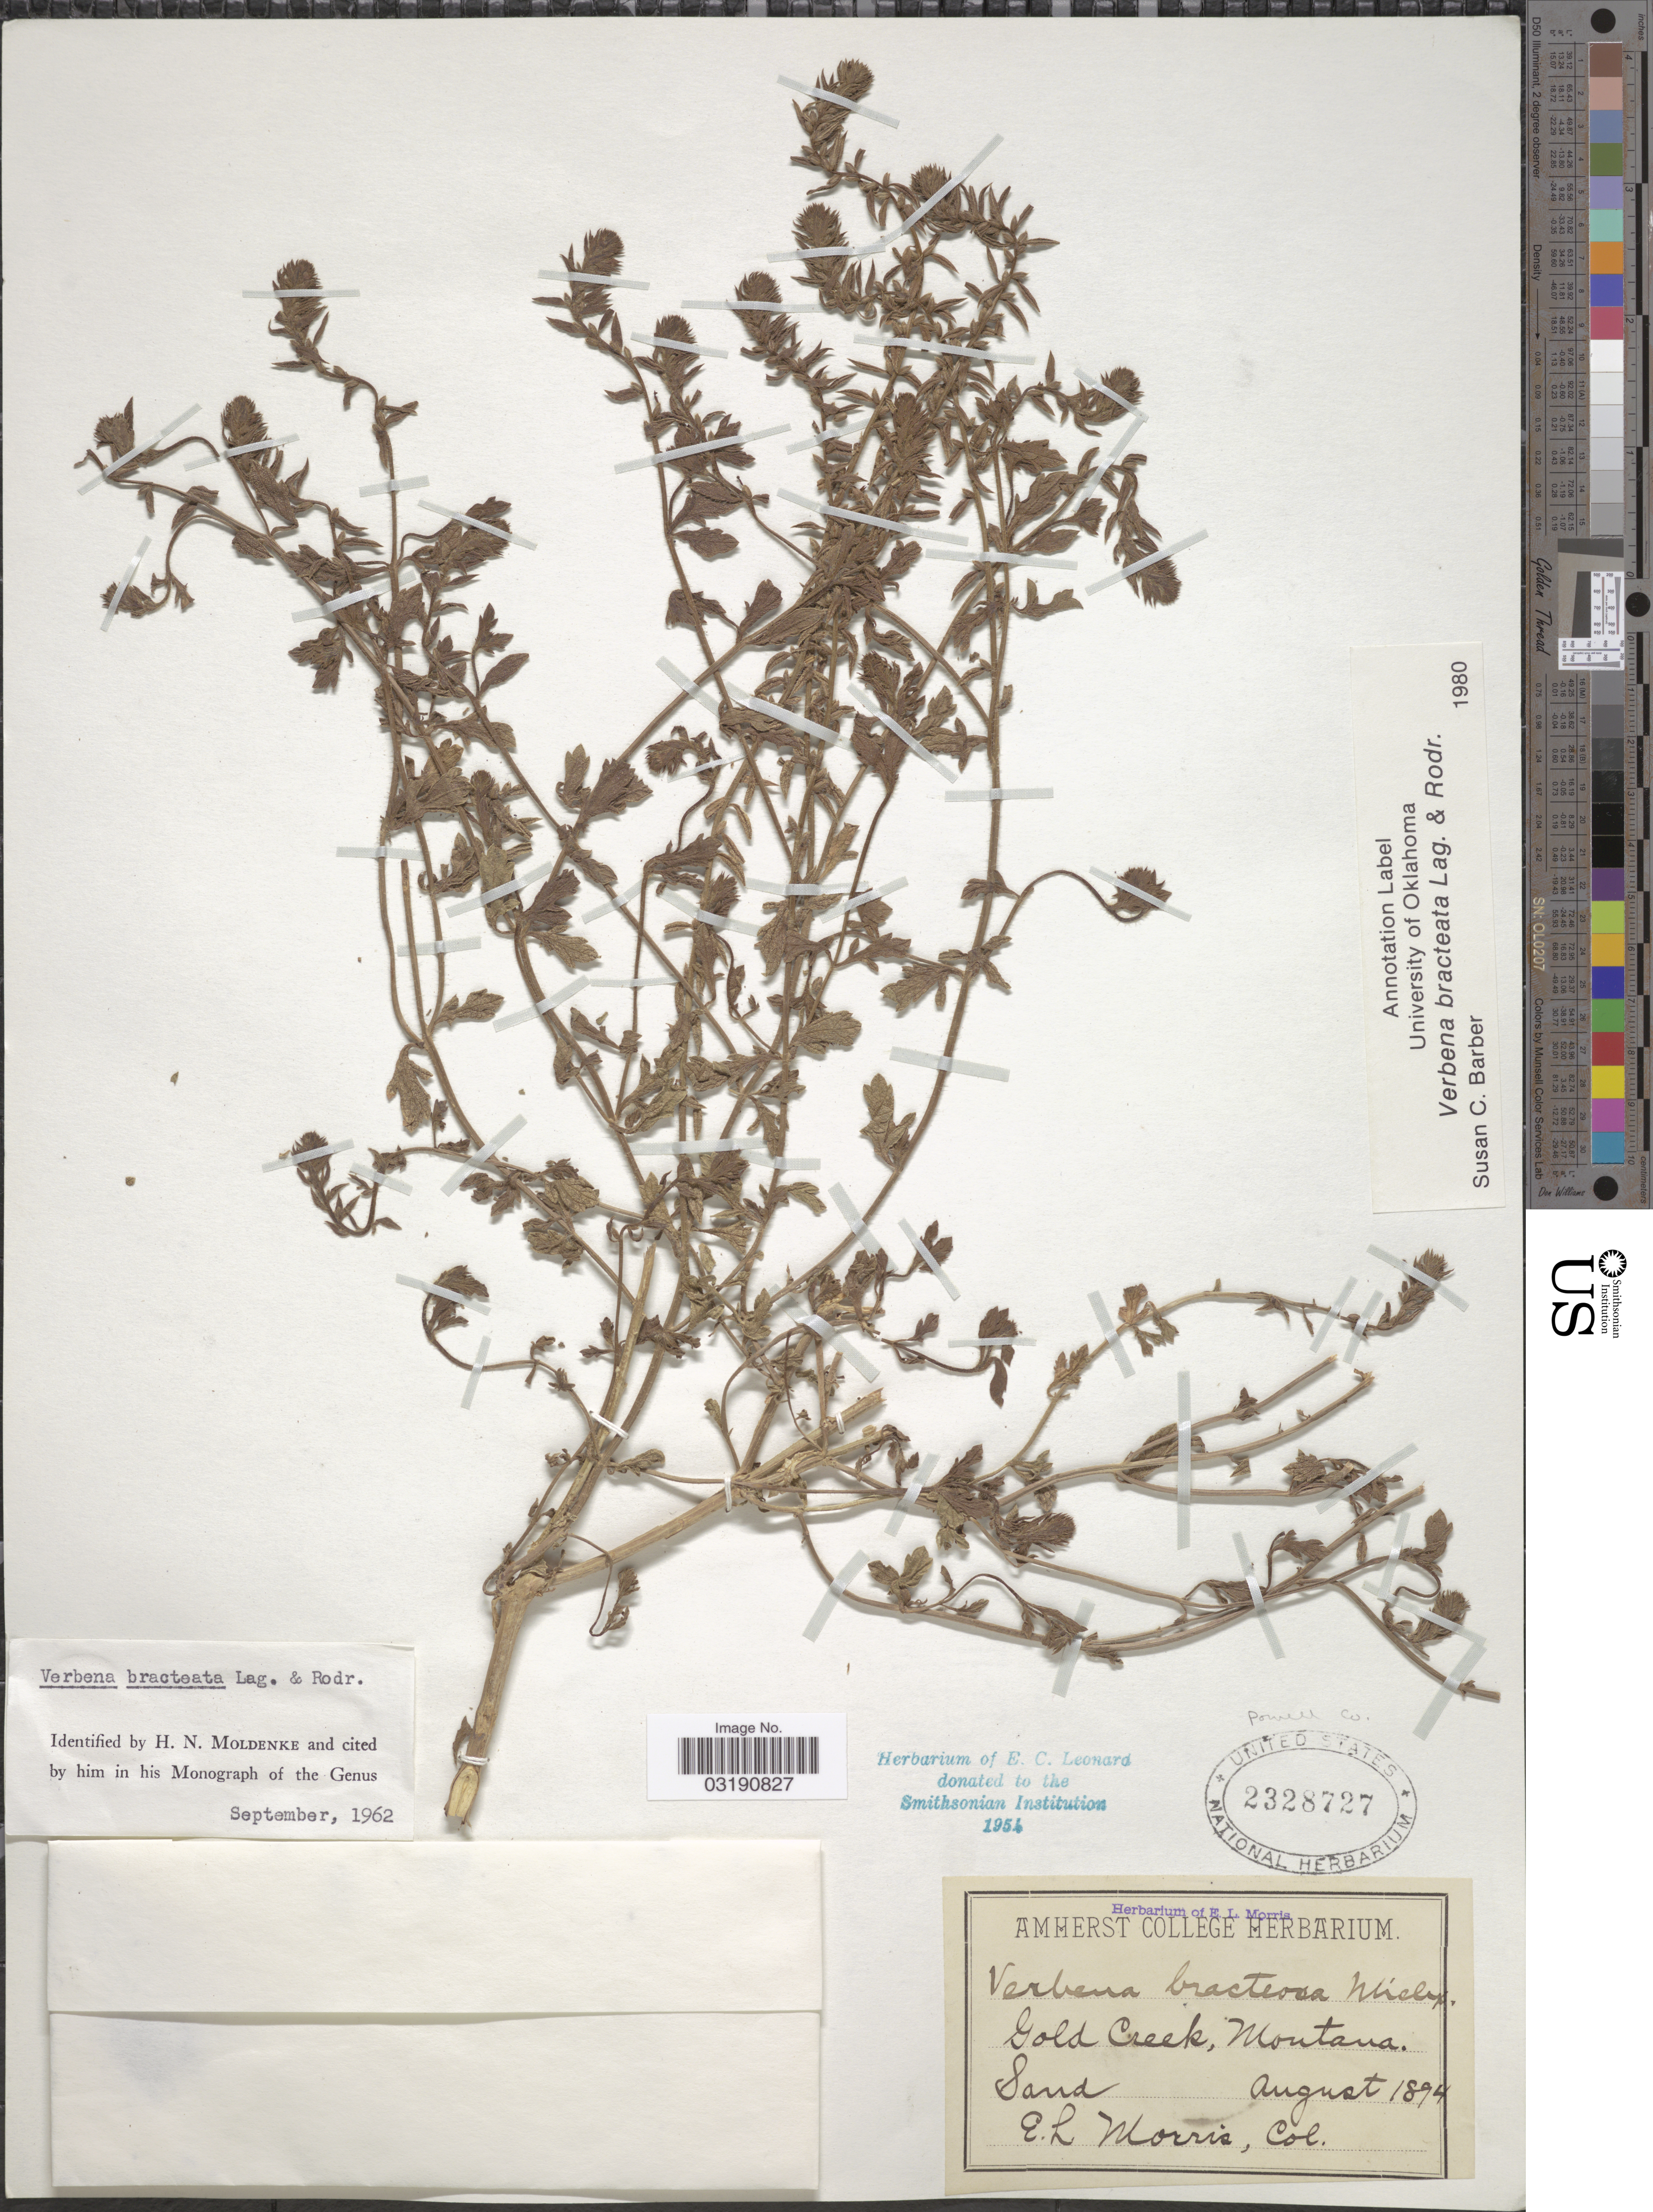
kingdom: Plantae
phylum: Tracheophyta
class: Magnoliopsida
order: Lamiales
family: Verbenaceae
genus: Verbena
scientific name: Verbena bracteata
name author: Cav. ex Lag. & Rodr.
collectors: E. Morris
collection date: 1894-08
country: United States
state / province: Montana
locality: Gold Creek. Powell Co.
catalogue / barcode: US 2328727